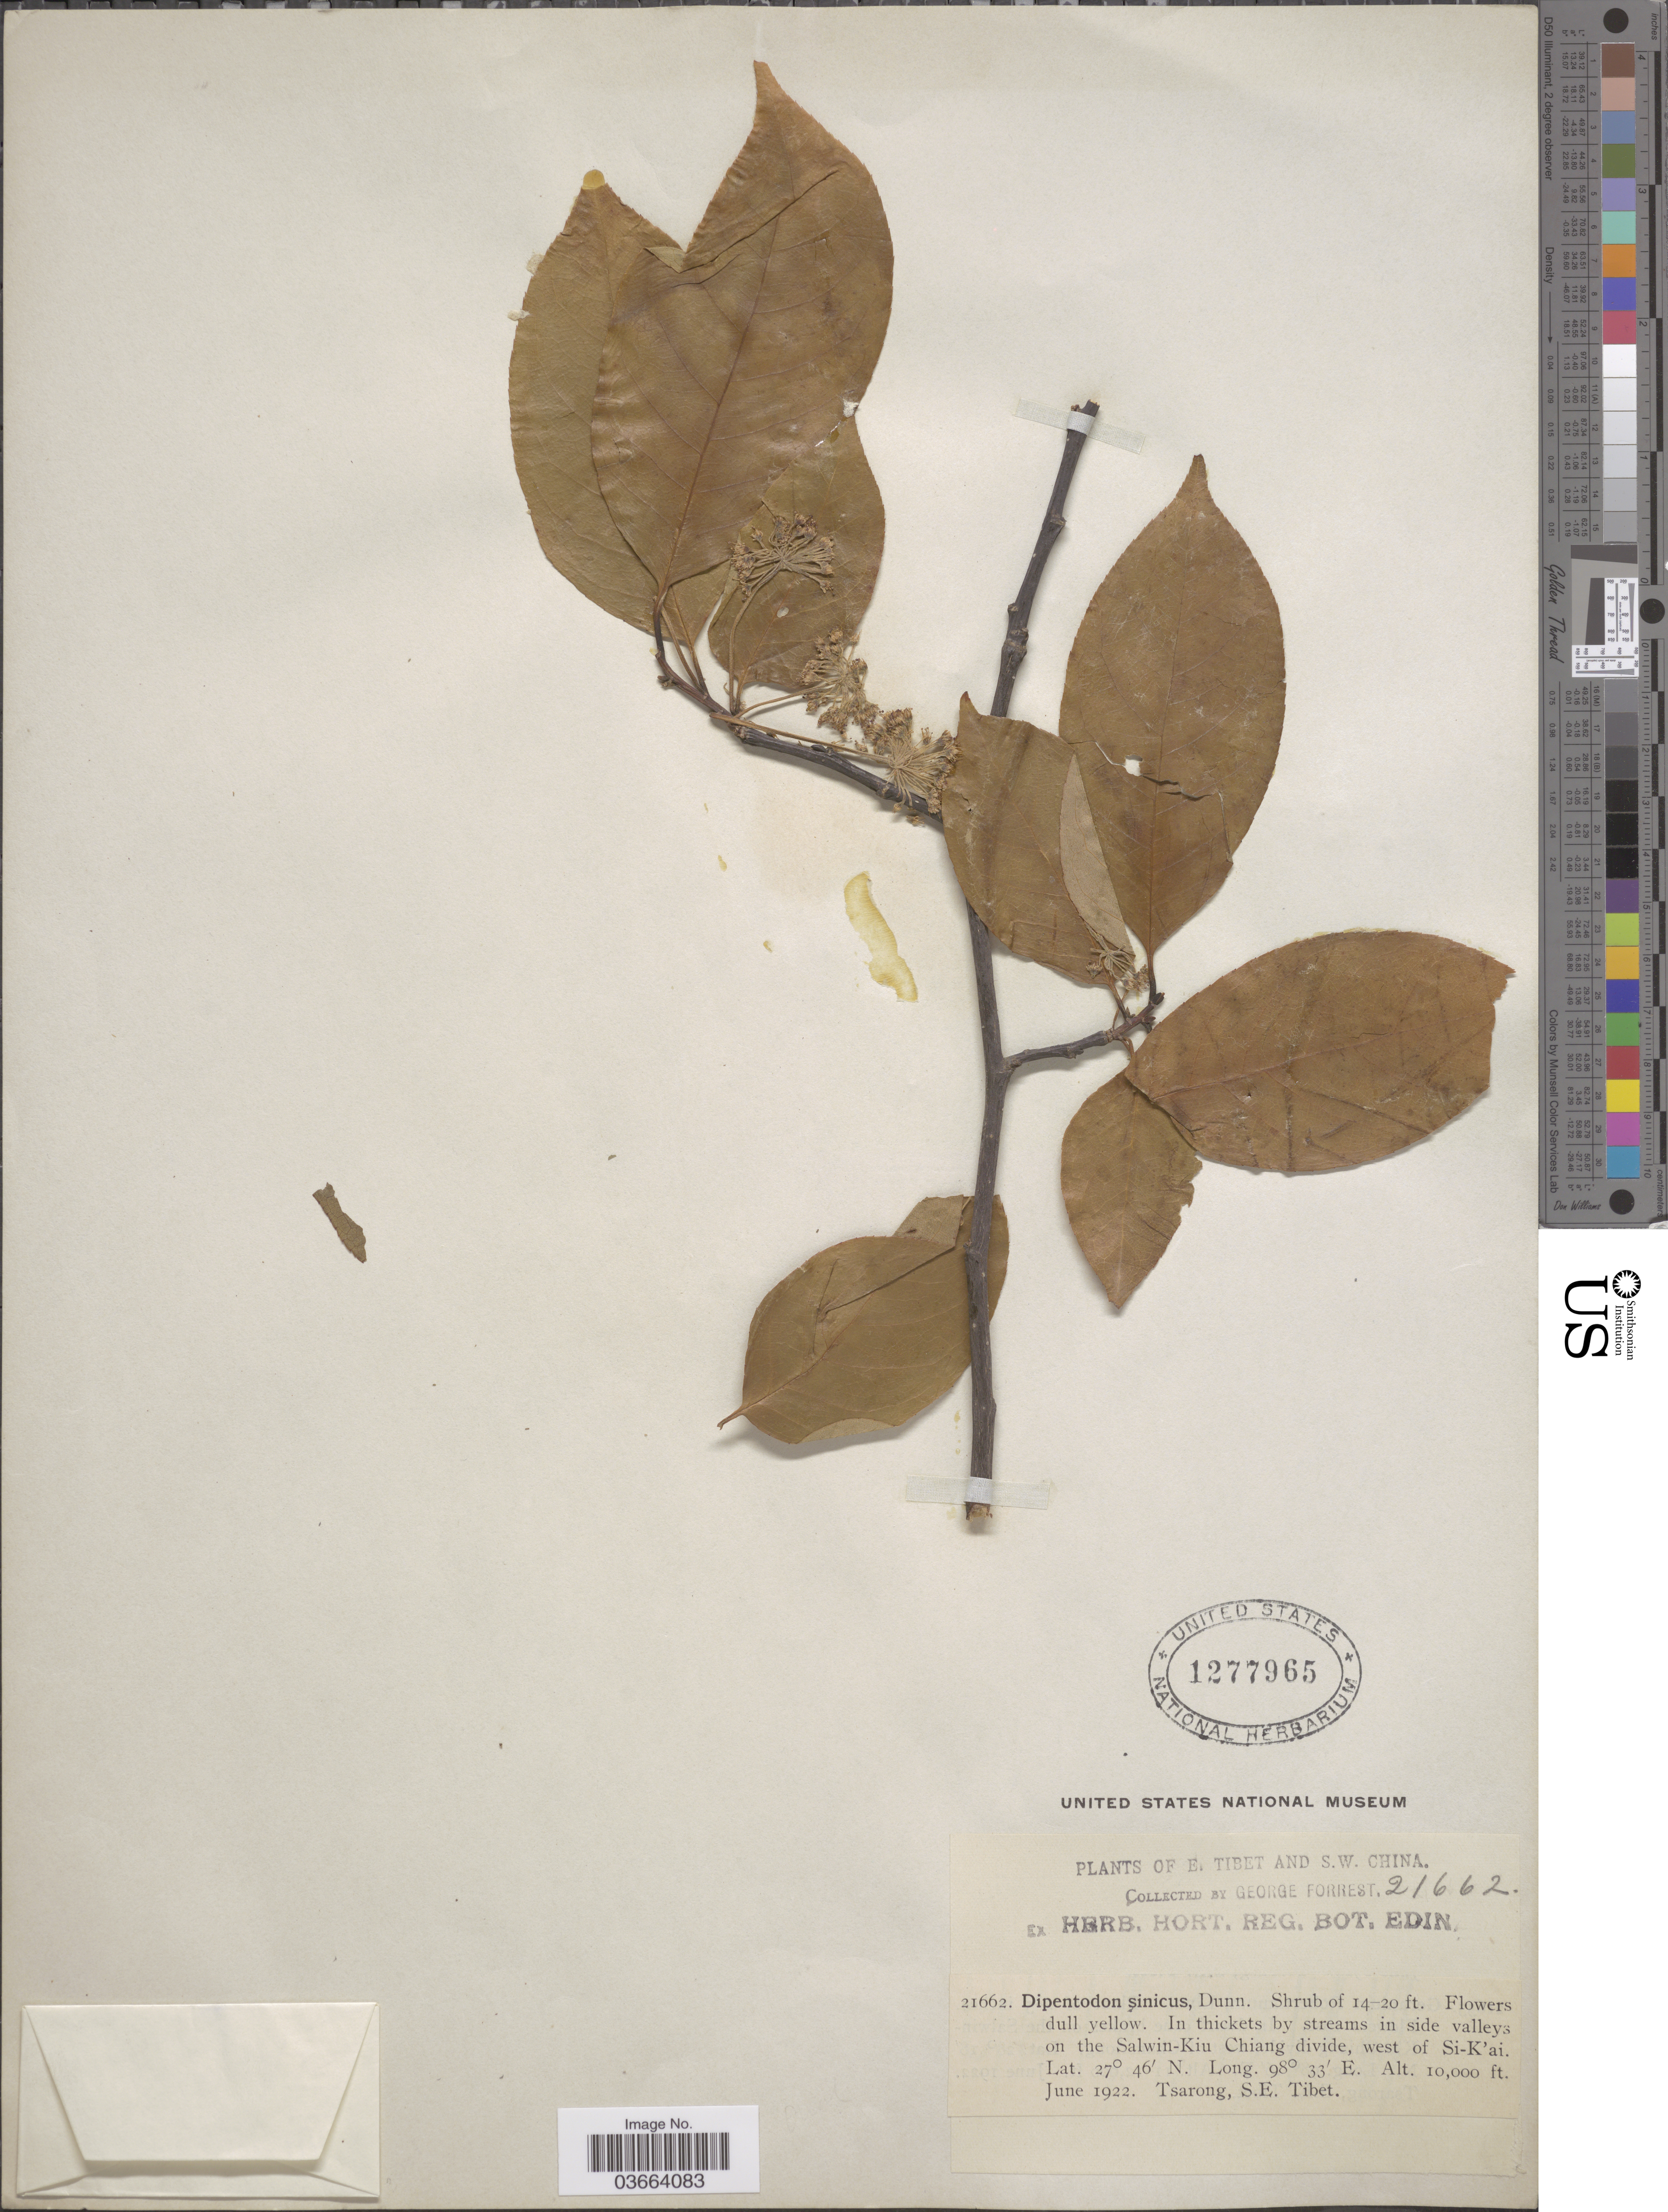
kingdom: Plantae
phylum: Tracheophyta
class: Magnoliopsida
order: Huerteales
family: Dipentodontaceae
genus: Dipentodon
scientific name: Dipentodon sinicus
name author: Dunn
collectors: G. Forrest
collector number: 21662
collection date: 1922-06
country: China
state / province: Xizang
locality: E. Tibet and S.W. China. In thickets by streams in side valleys on the Salwin-Kiu Chiang divide, west of Si-K'ai. Tsarong, S.E. Tibet.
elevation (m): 3048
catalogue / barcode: US 1277965